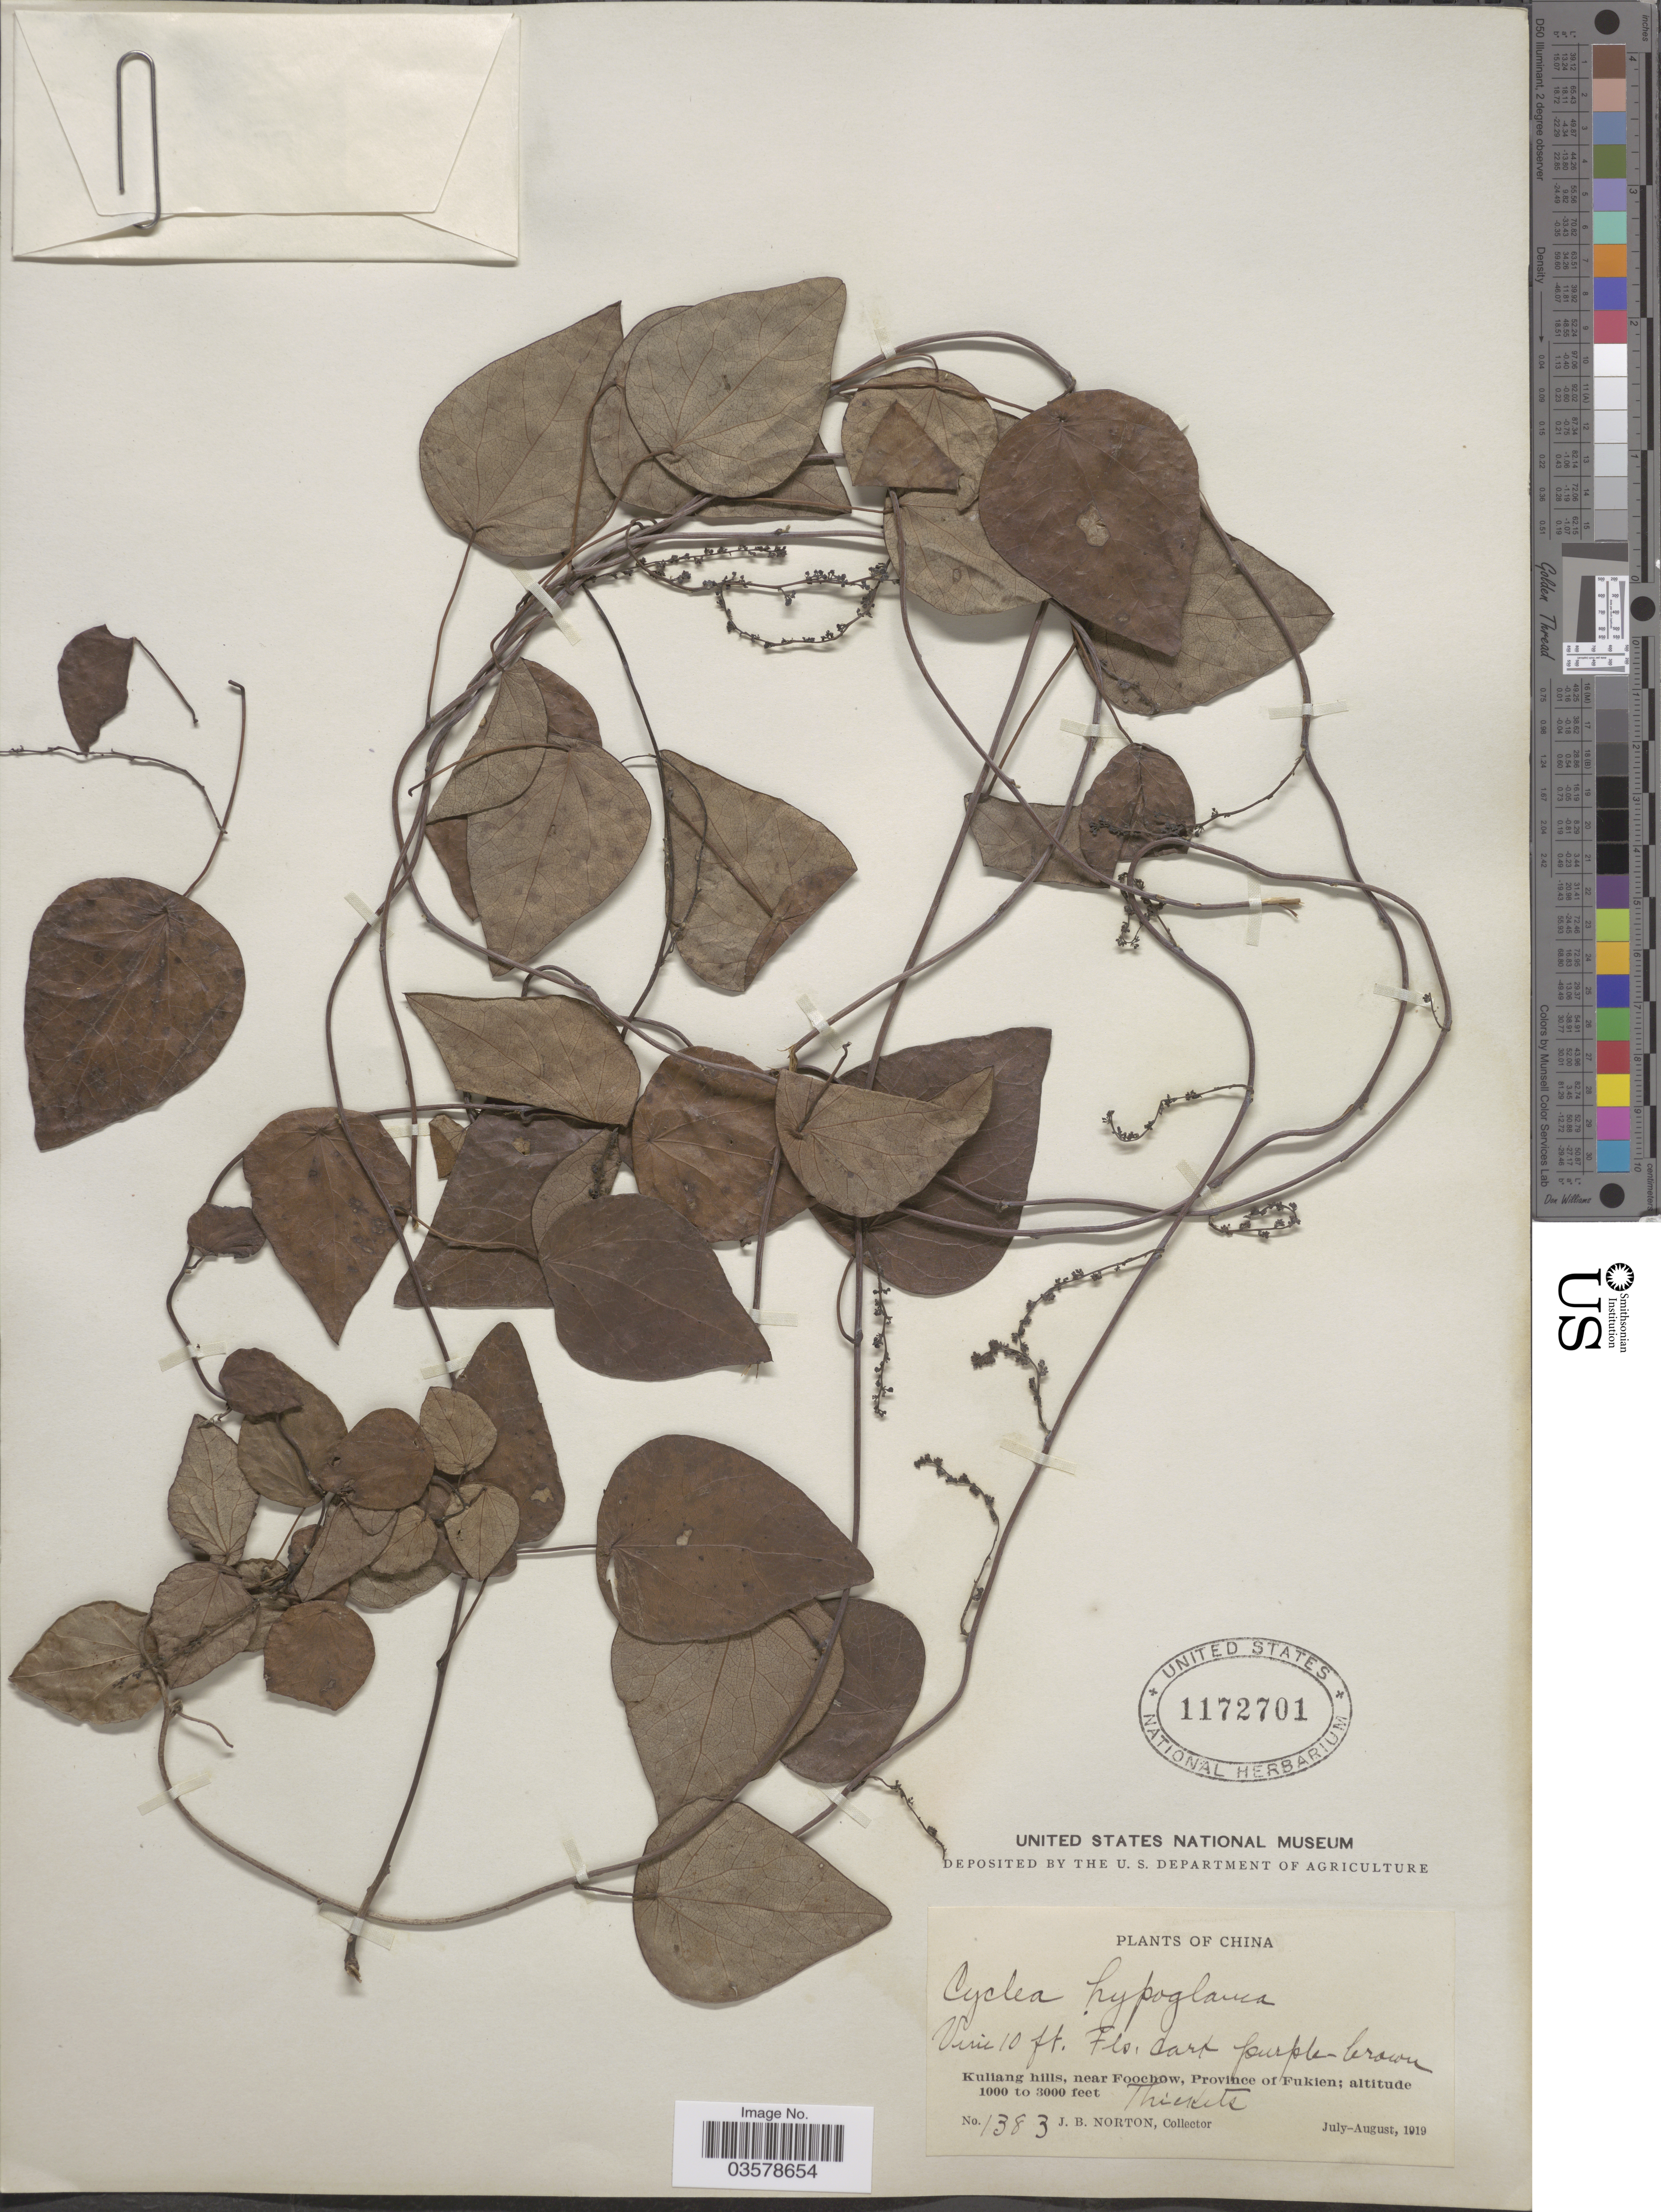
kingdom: Plantae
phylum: Tracheophyta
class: Magnoliopsida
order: Ranunculales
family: Menispermaceae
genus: Cyclea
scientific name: Cyclea hypoglauca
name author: (Schauer) Diels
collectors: J. B. Norton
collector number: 1383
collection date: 1919-07/1919-08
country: China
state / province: Fujian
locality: Kuliang hills, near Foochow.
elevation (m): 305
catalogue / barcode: US 1172701